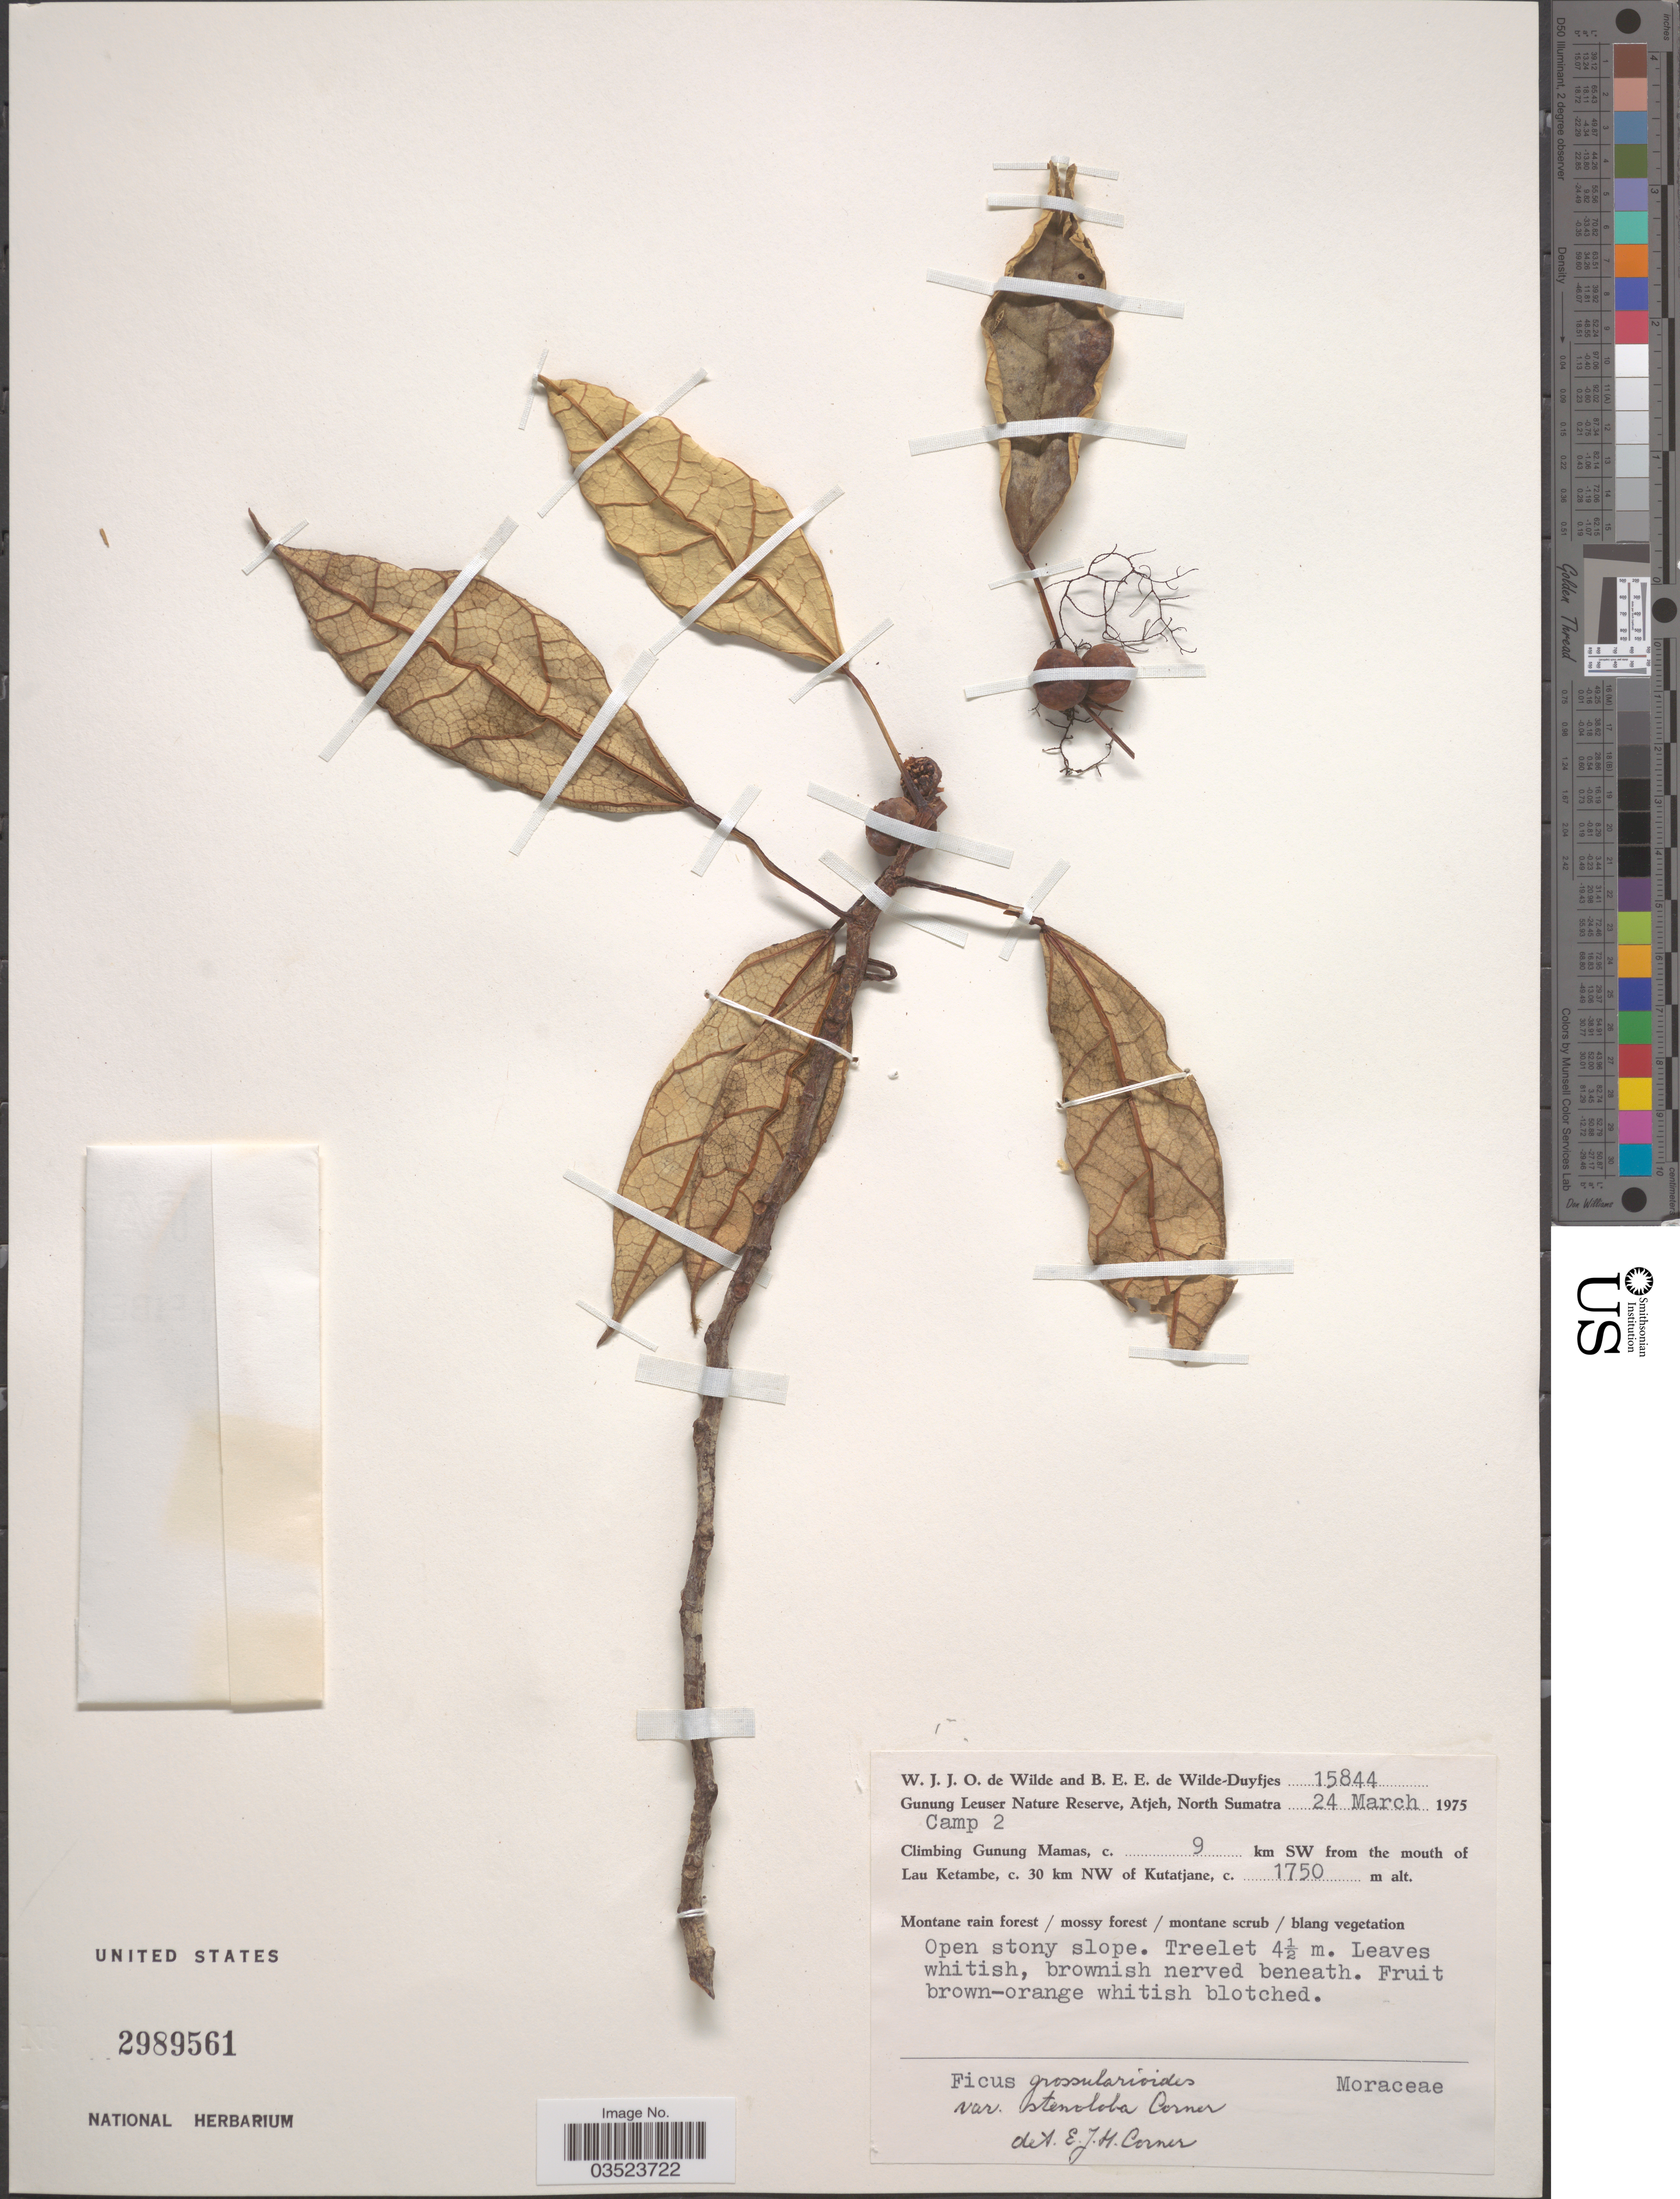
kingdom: Plantae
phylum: Tracheophyta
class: Magnoliopsida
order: Rosales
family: Moraceae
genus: Ficus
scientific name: Ficus grossularioides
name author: Burm. f.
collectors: W. J. de Wilde & B. E. de Wilde-Duyfjes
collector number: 15844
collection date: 1975-03-24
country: Indonesia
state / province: Sumatra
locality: Gunung Leuser Nature Reserve, Atjeh, North Sumatra, Camp 2. Climbing Gunung Mamas, c. 9 km SW from the mouth of Lau Ketambe, c. 30 km NW of Kutatjane.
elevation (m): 1750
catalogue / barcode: US 2989561